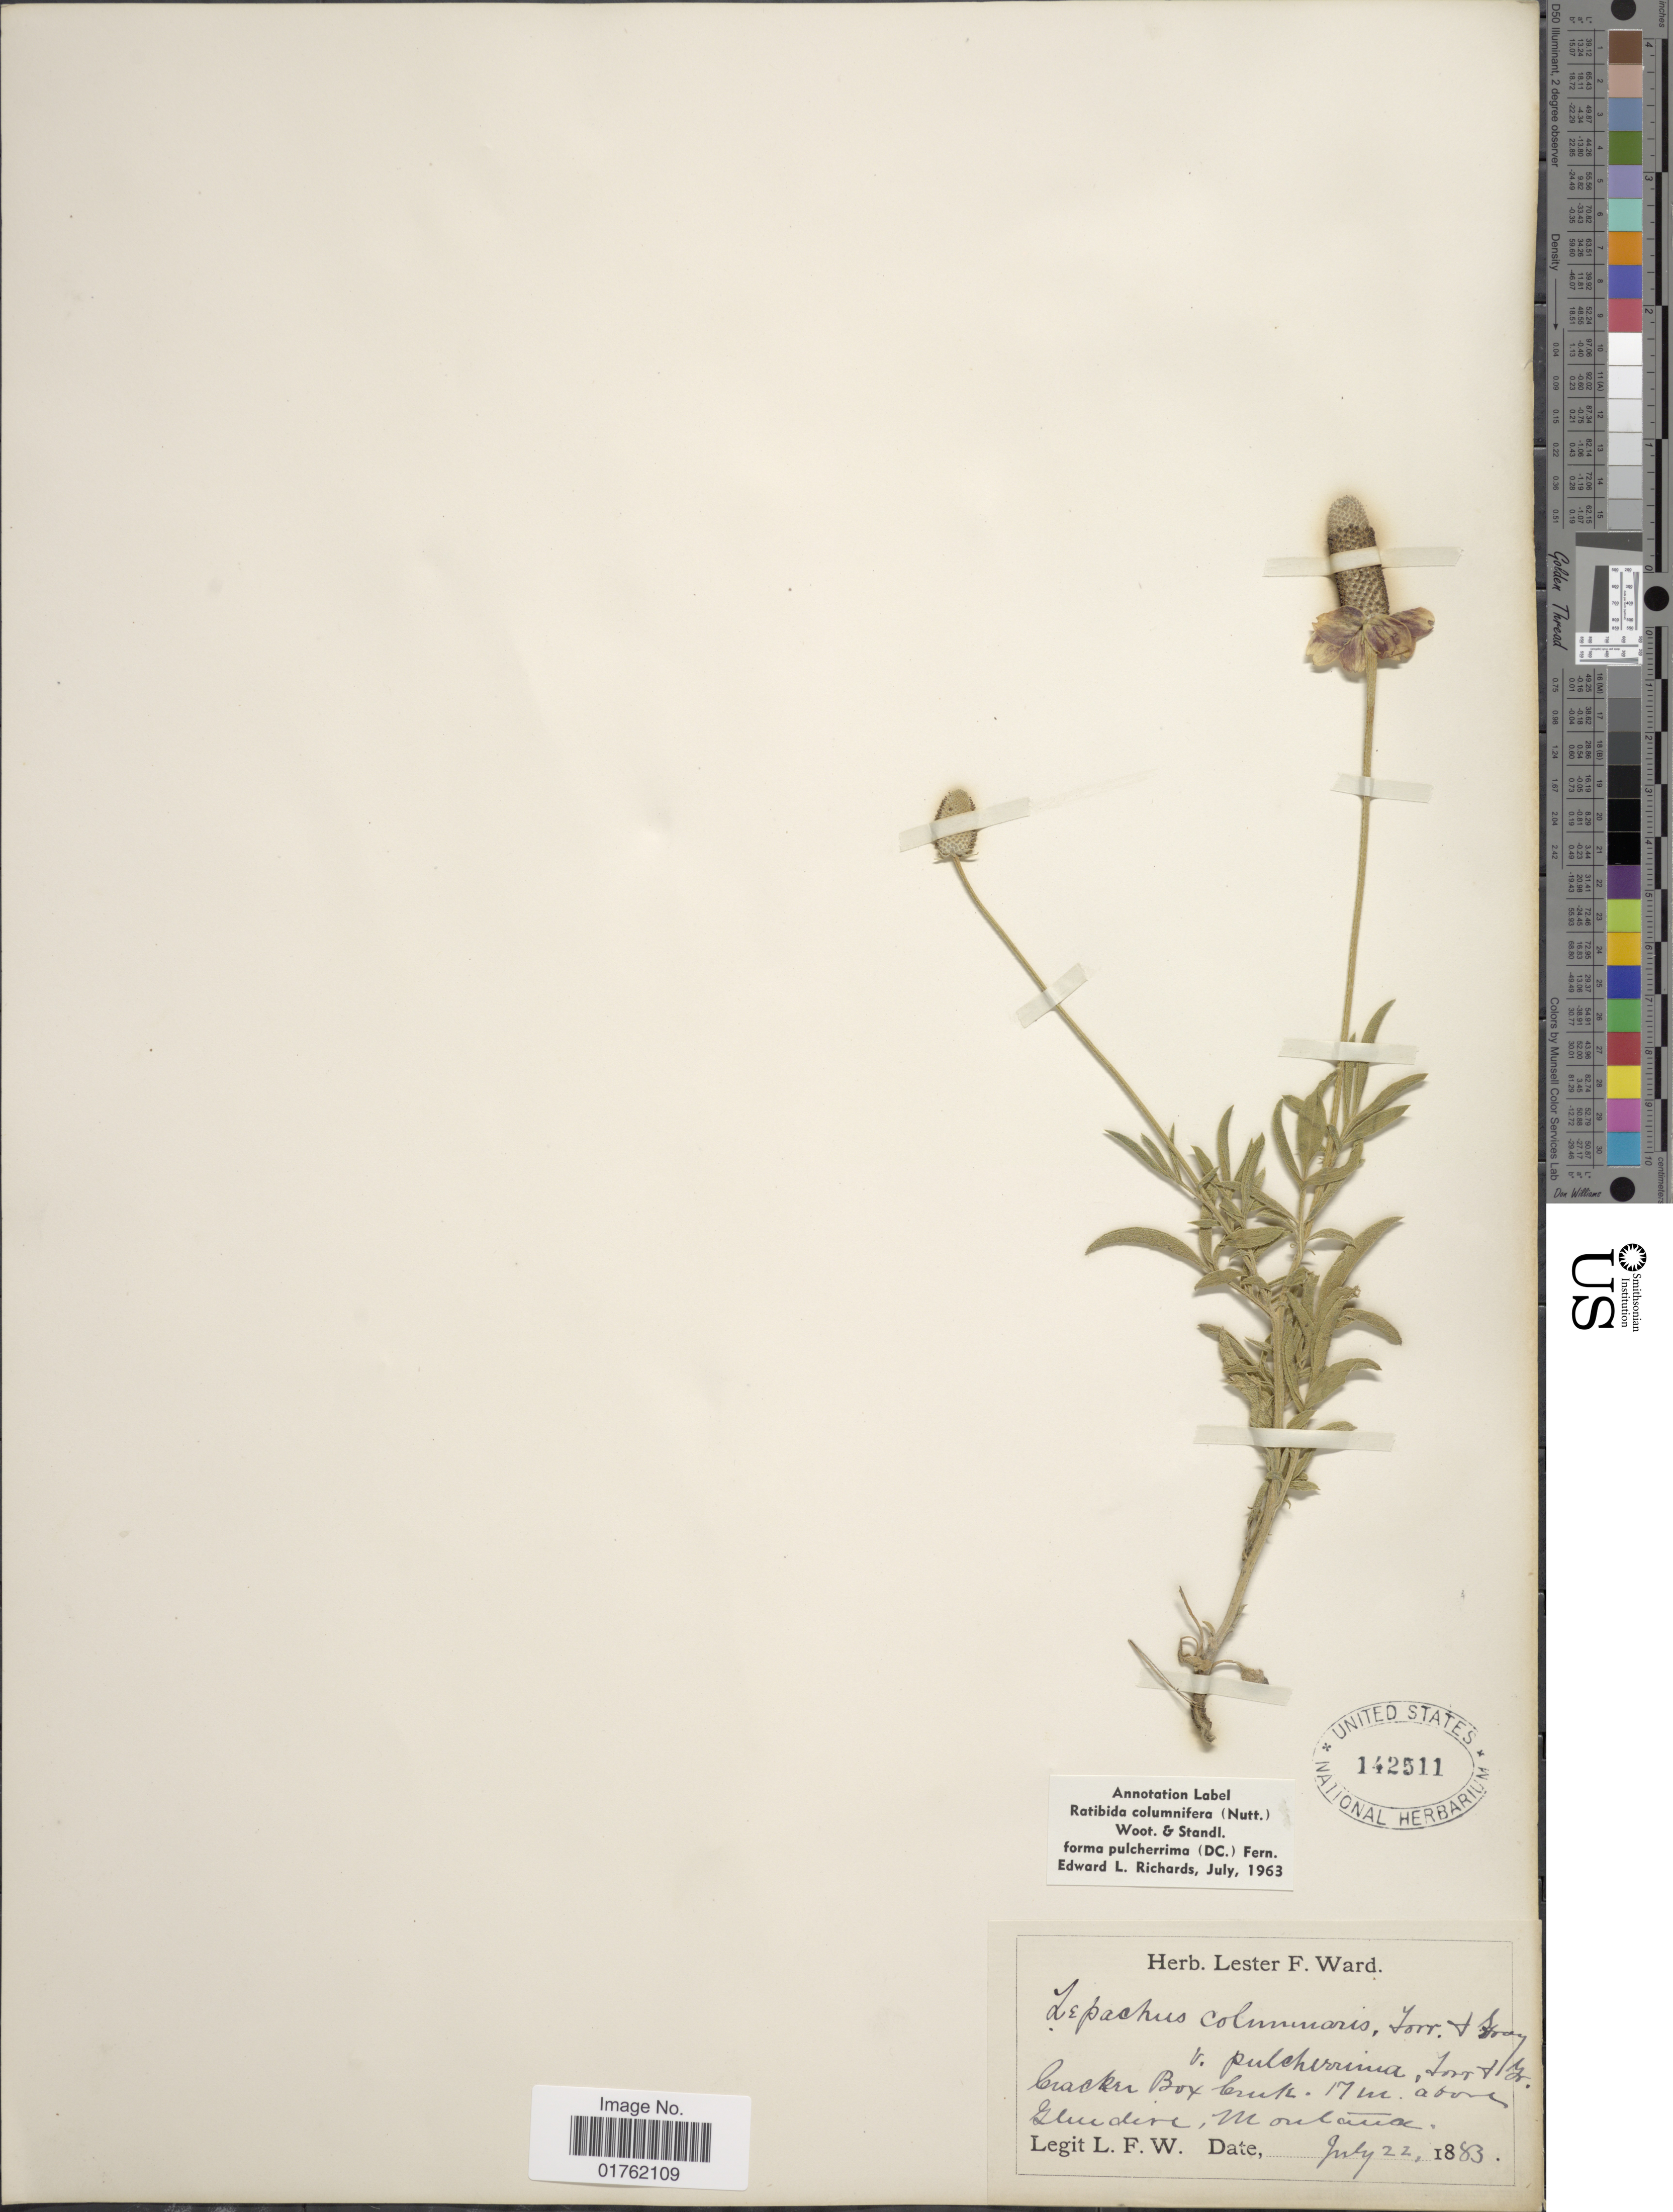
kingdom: Plantae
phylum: Tracheophyta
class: Magnoliopsida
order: Asterales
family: Asteraceae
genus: Ratibida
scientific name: Ratibida columnaris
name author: (Pursh) D. Don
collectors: L. F. Ward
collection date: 1883-07-22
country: United States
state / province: Montana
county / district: Dawson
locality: Cracker Box Creek, 17 mi. above Glendive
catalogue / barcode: US 142511